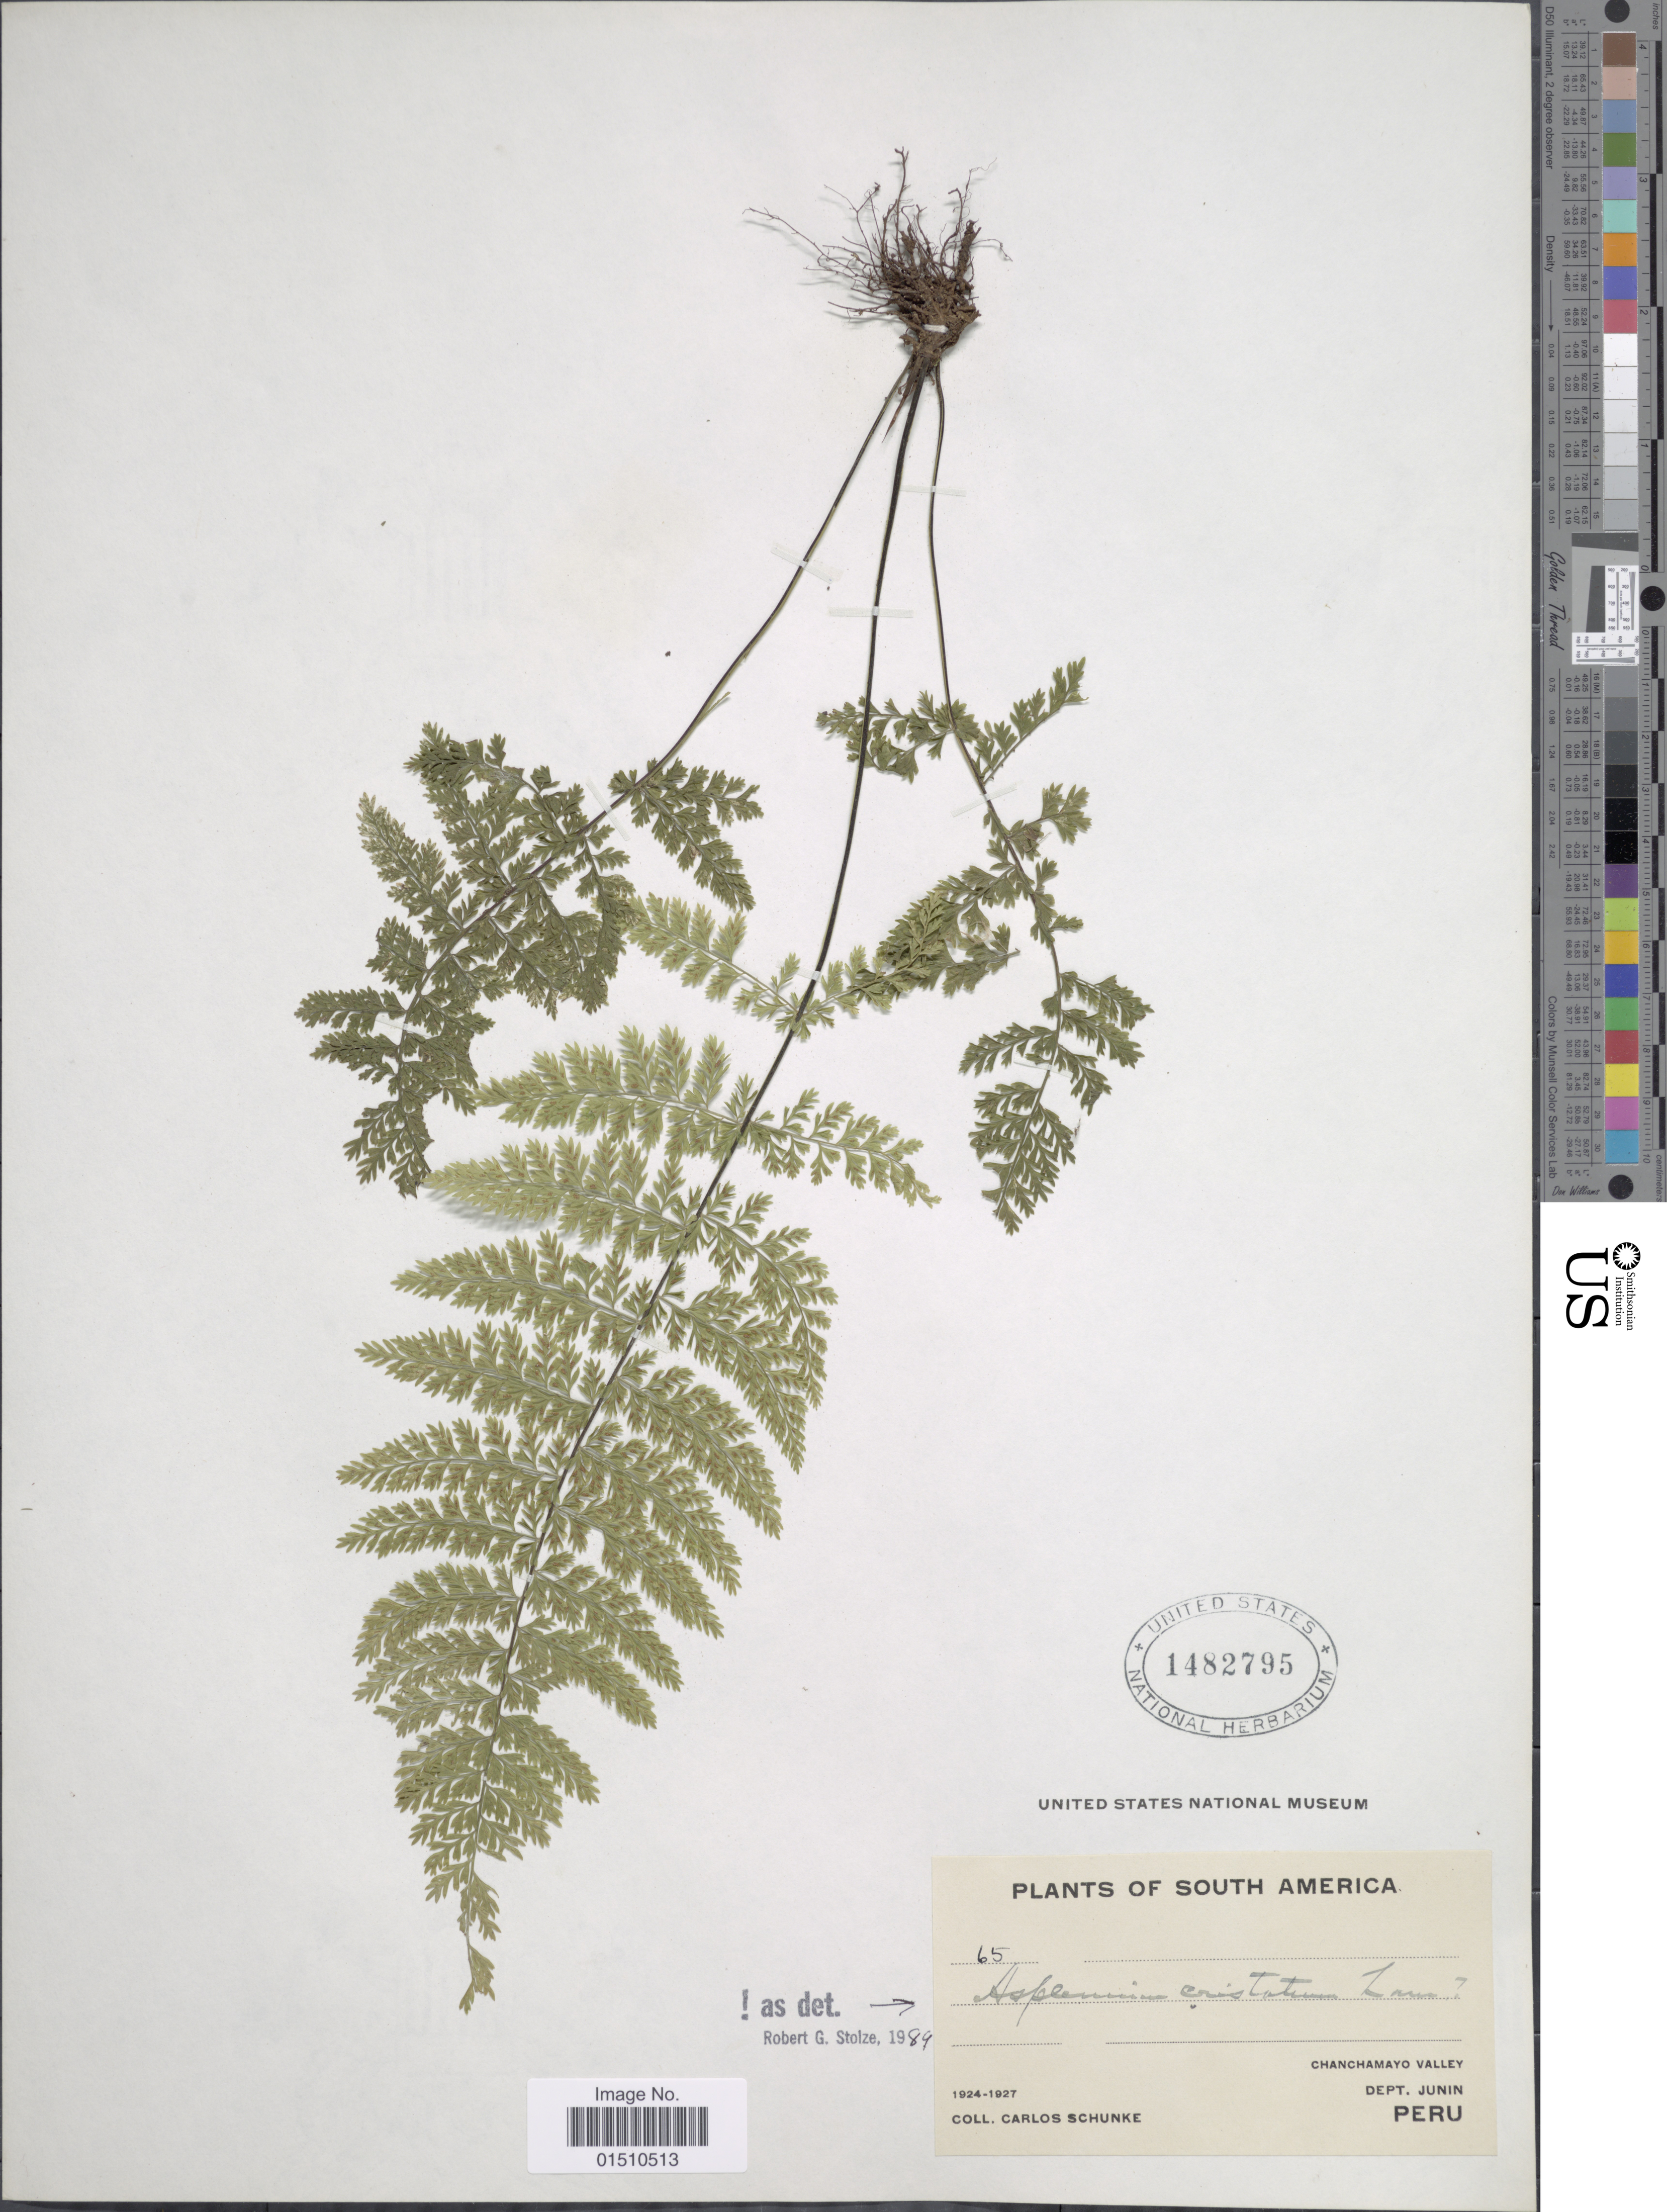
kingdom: Plantae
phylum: Tracheophyta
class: Polypodiopsida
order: Polypodiales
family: Aspleniaceae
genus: Asplenium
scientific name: Asplenium cuneatum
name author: Lam.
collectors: C. Schunke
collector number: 65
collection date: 1924/1927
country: Peru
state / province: Junín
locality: Peru, South America, Chanchamayo Valley, Dept. Junin.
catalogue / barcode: US 1482795